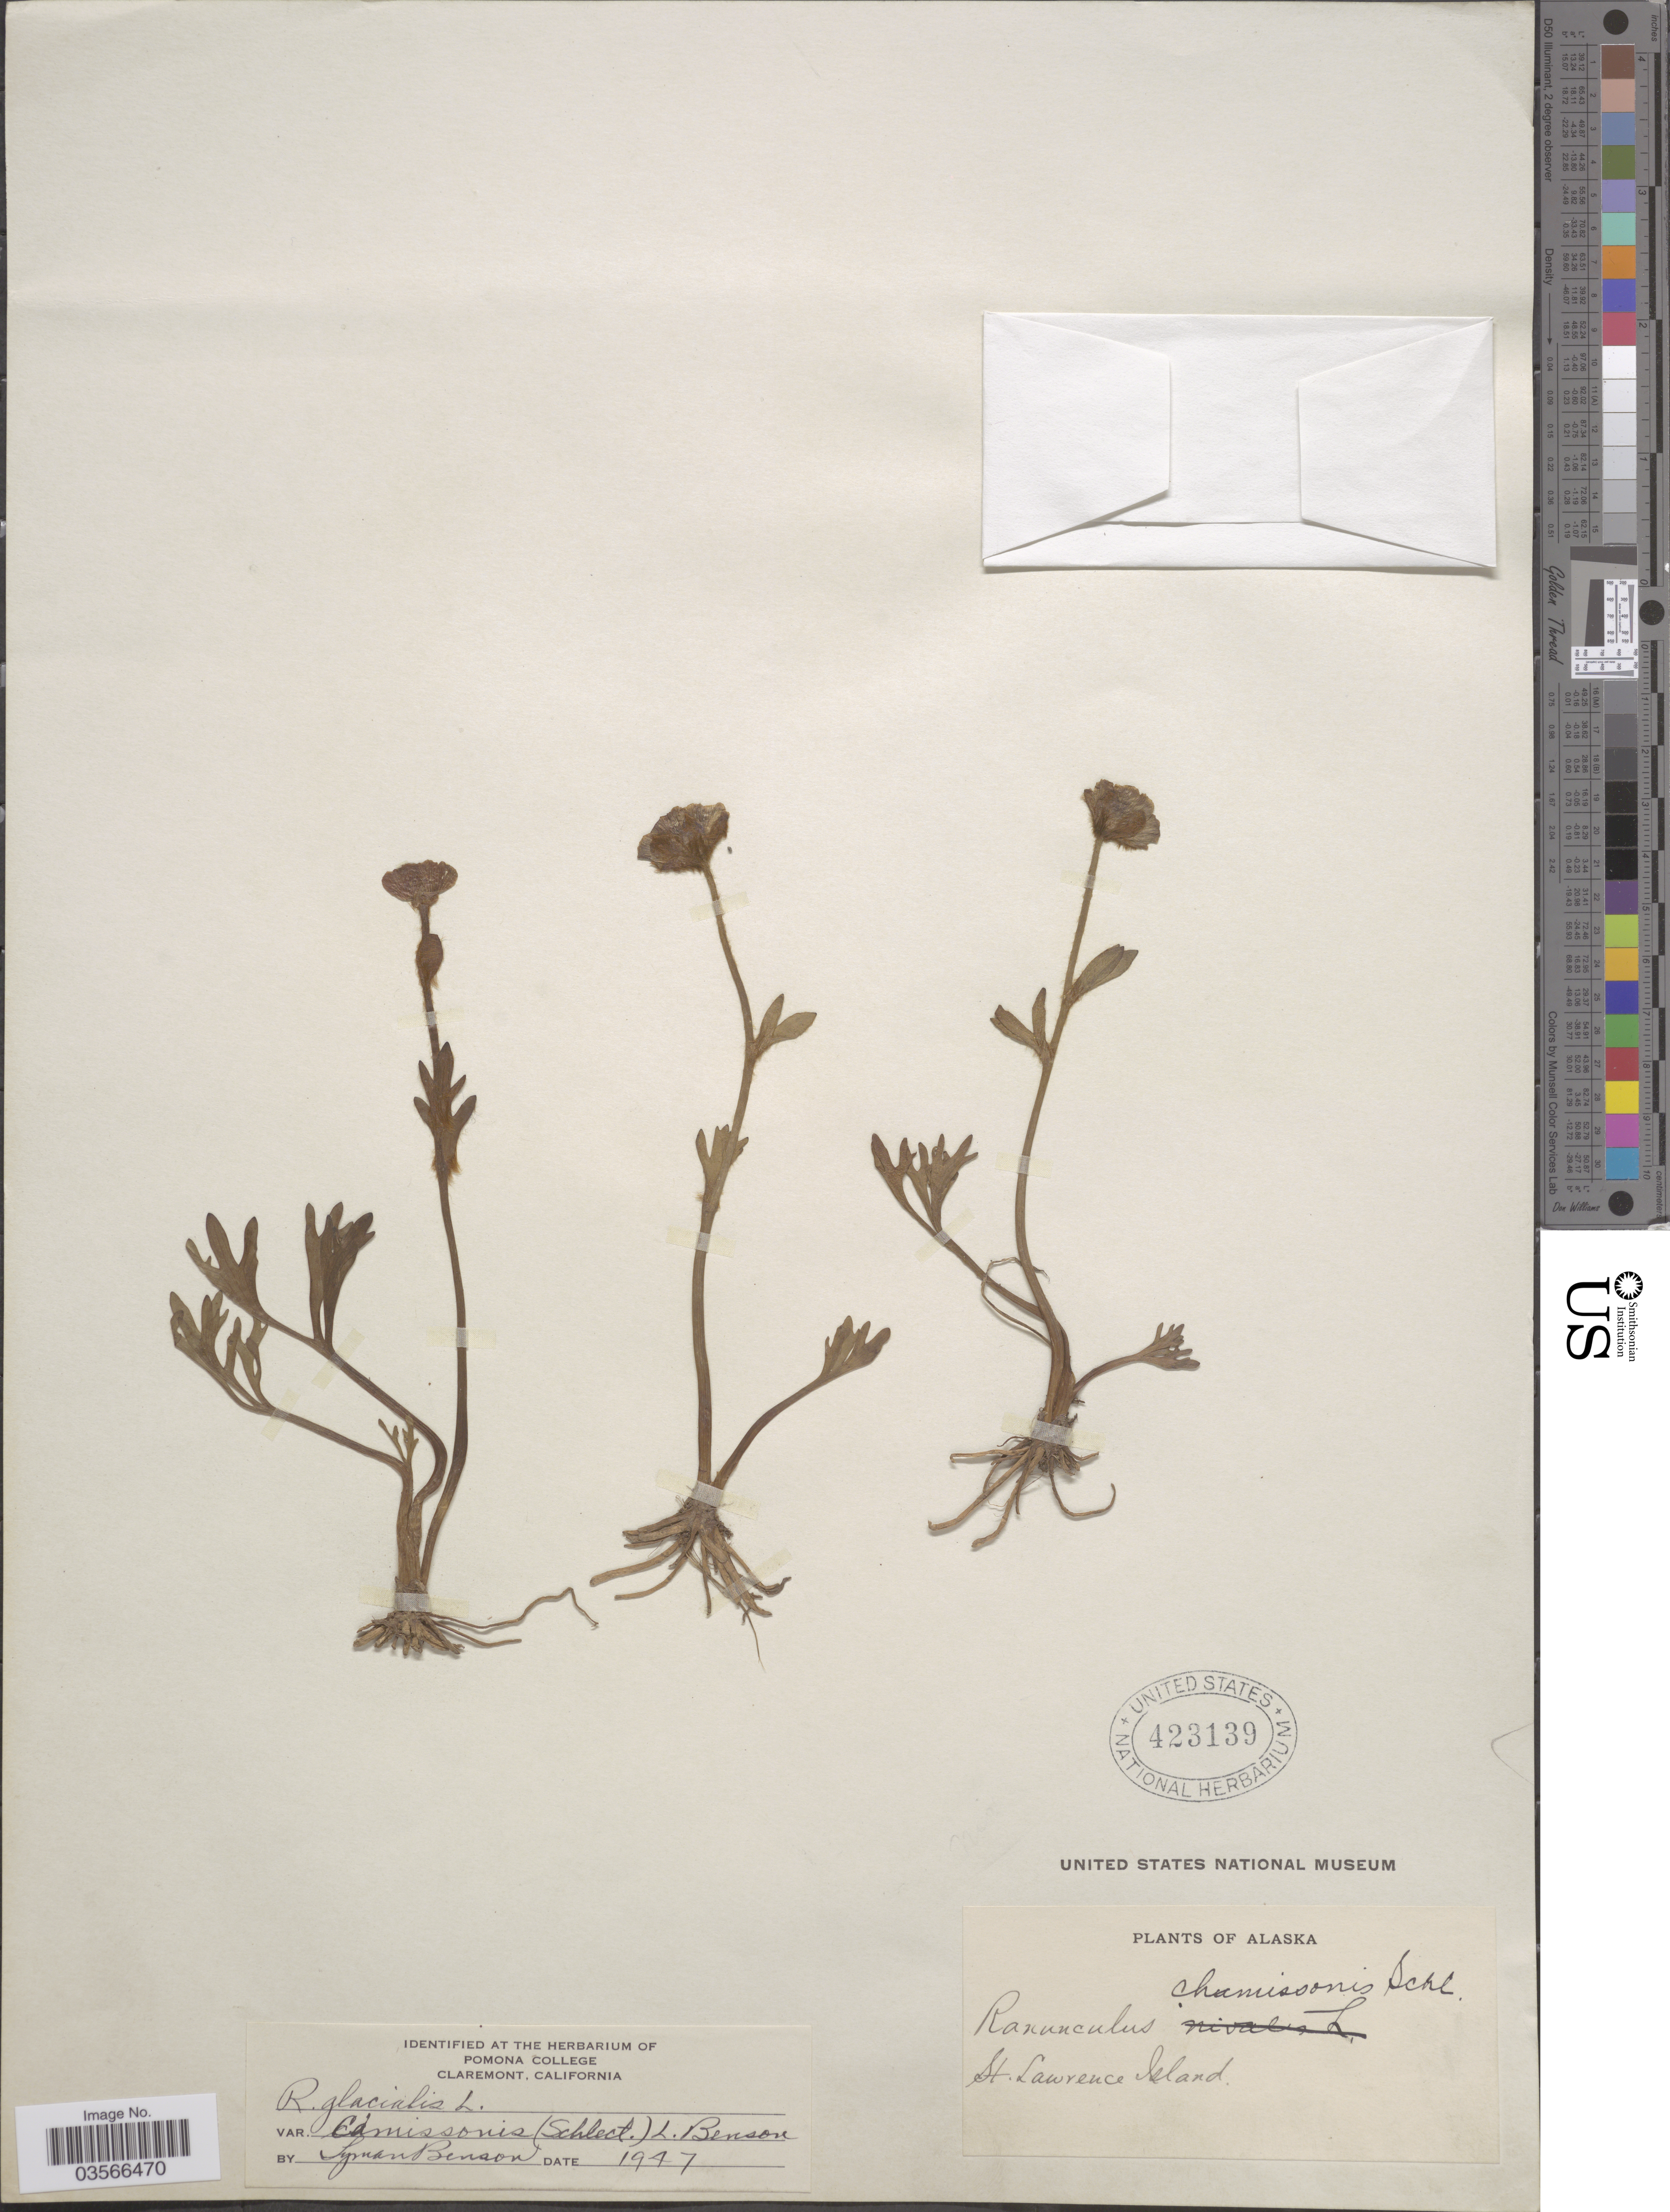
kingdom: Plantae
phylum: Tracheophyta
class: Magnoliopsida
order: Ranunculales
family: Ranunculaceae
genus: Ranunculus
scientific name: Ranunculus glacialis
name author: L.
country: United States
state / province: Alaska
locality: St. Lawrence Island.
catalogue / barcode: US 423139